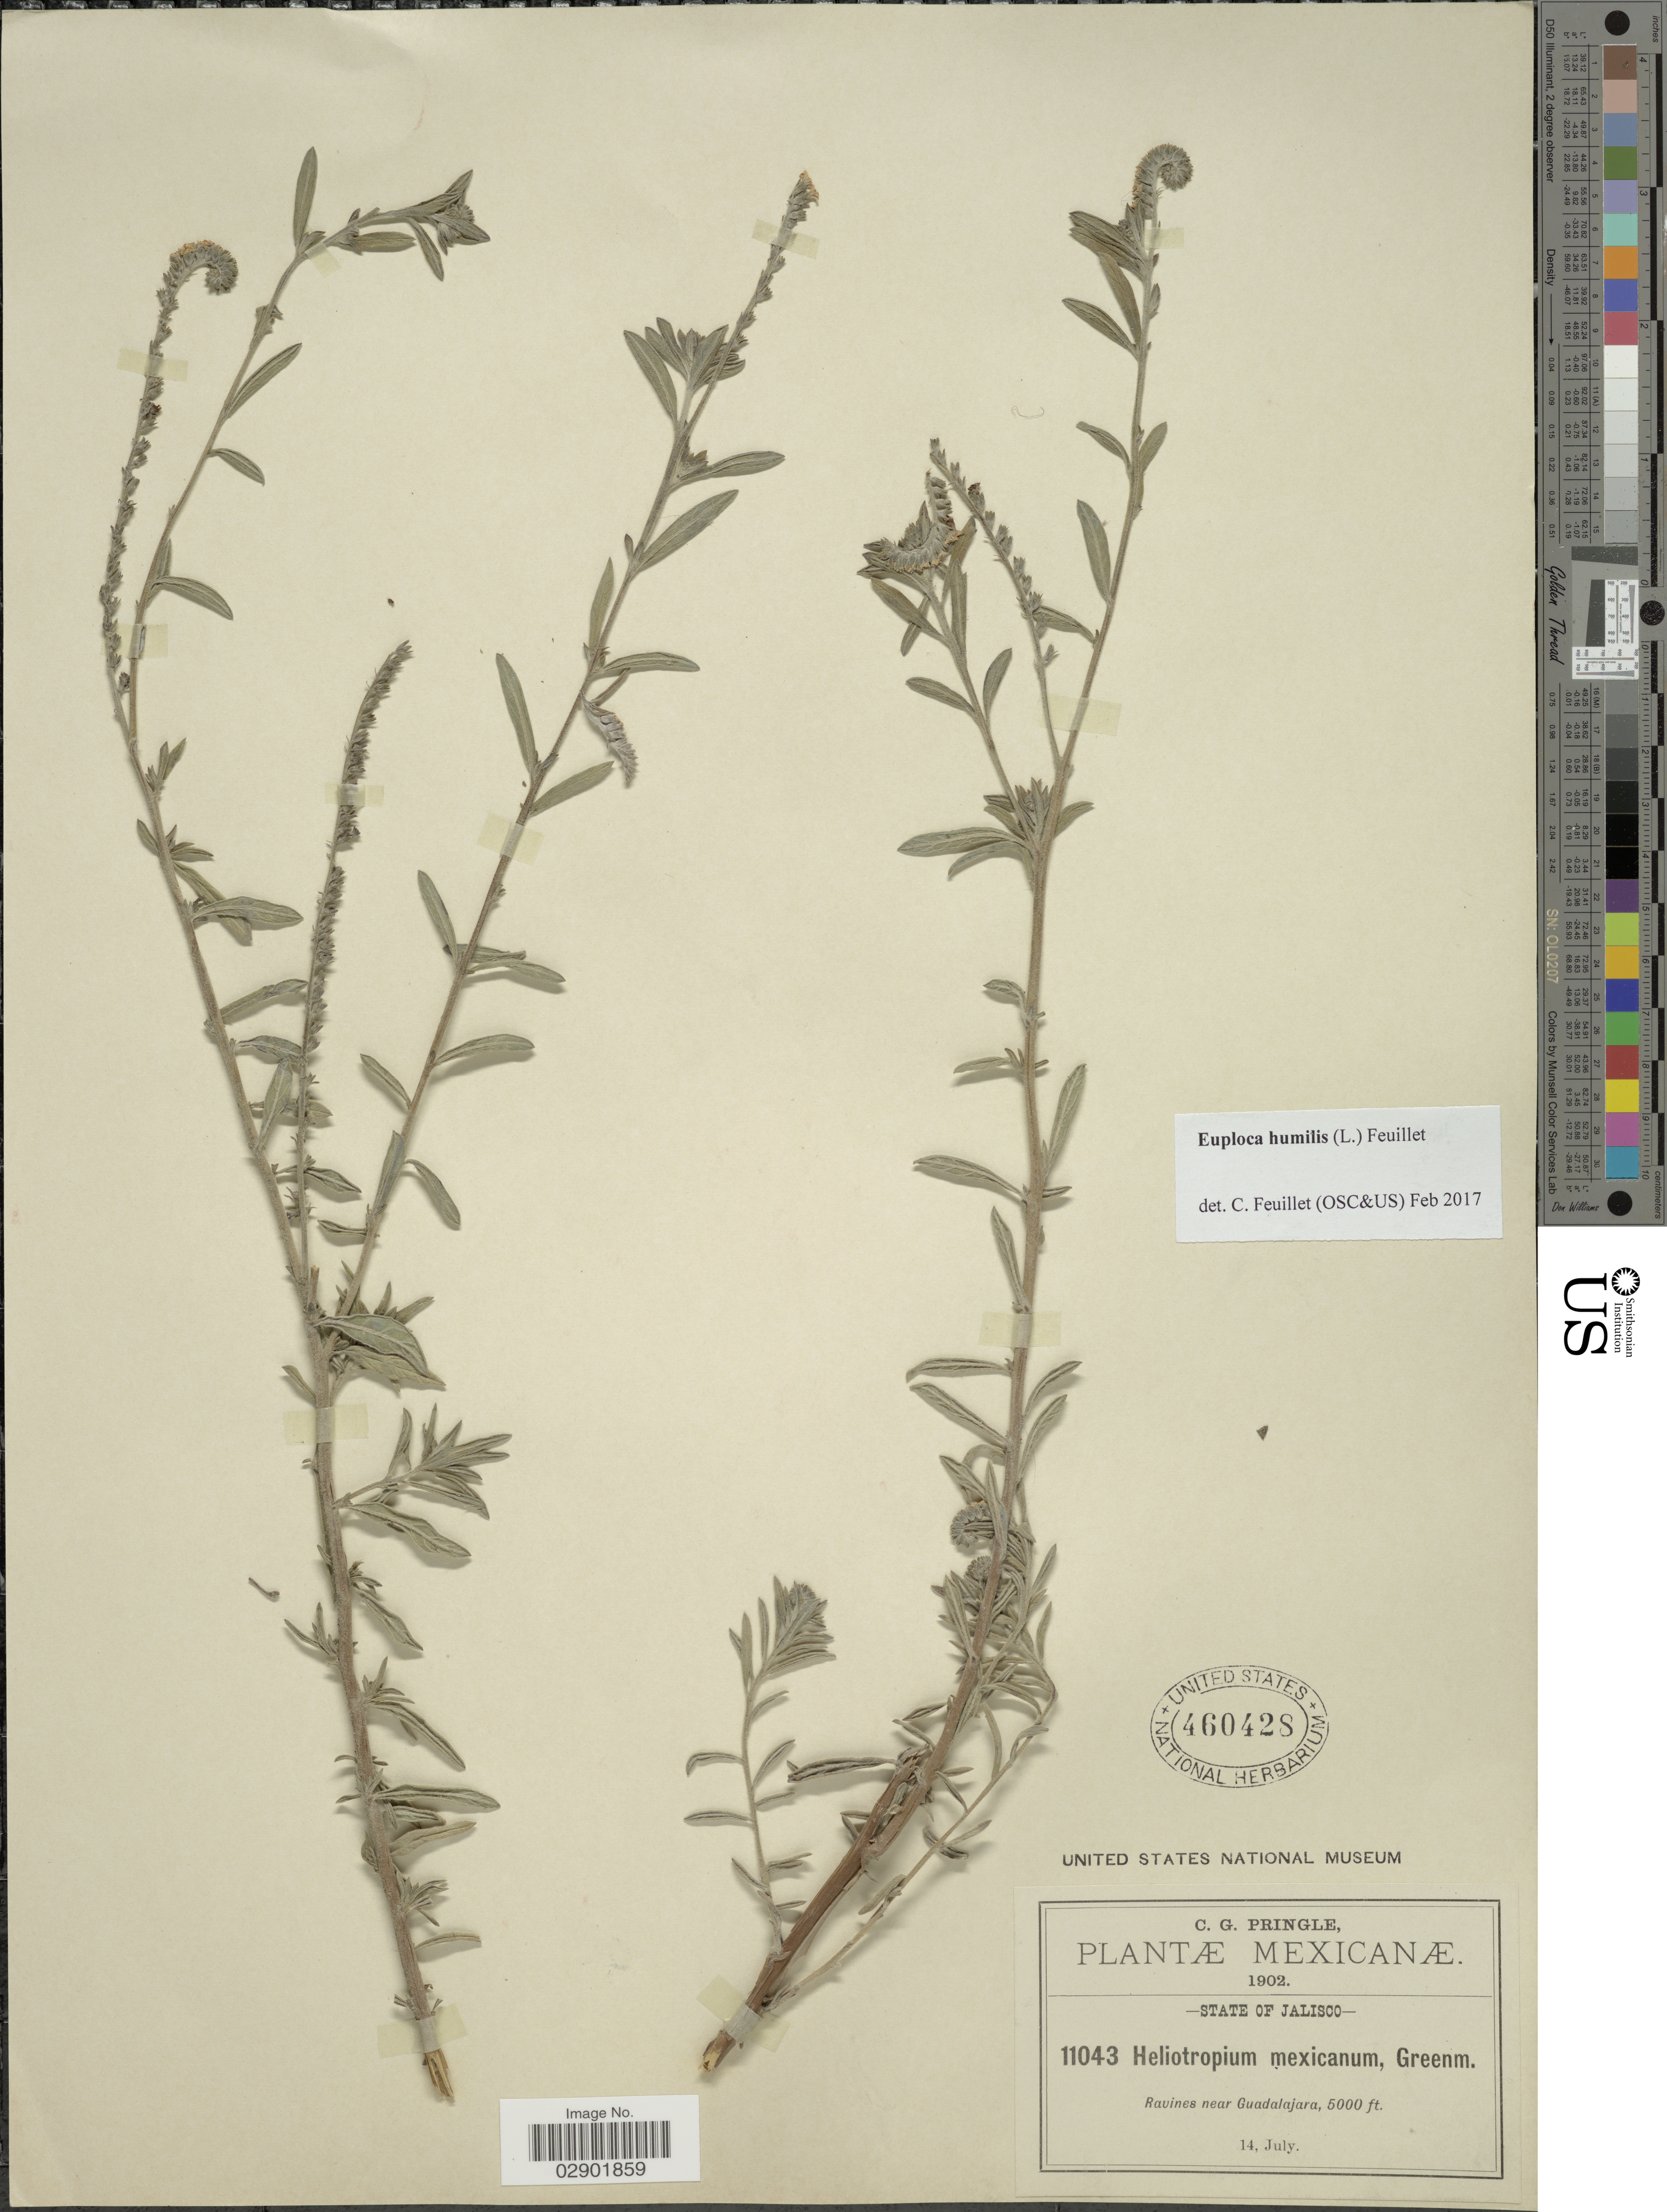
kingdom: Plantae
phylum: Tracheophyta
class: Magnoliopsida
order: Boraginales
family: Heliotropiaceae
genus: Euploca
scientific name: Euploca humilis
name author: (L.) Feuillet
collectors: C. G. Pringle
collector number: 11043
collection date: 1902-07-14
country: Mexico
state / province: Jalisco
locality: Ravines near Guadalajara.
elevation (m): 1524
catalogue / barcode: US 460428